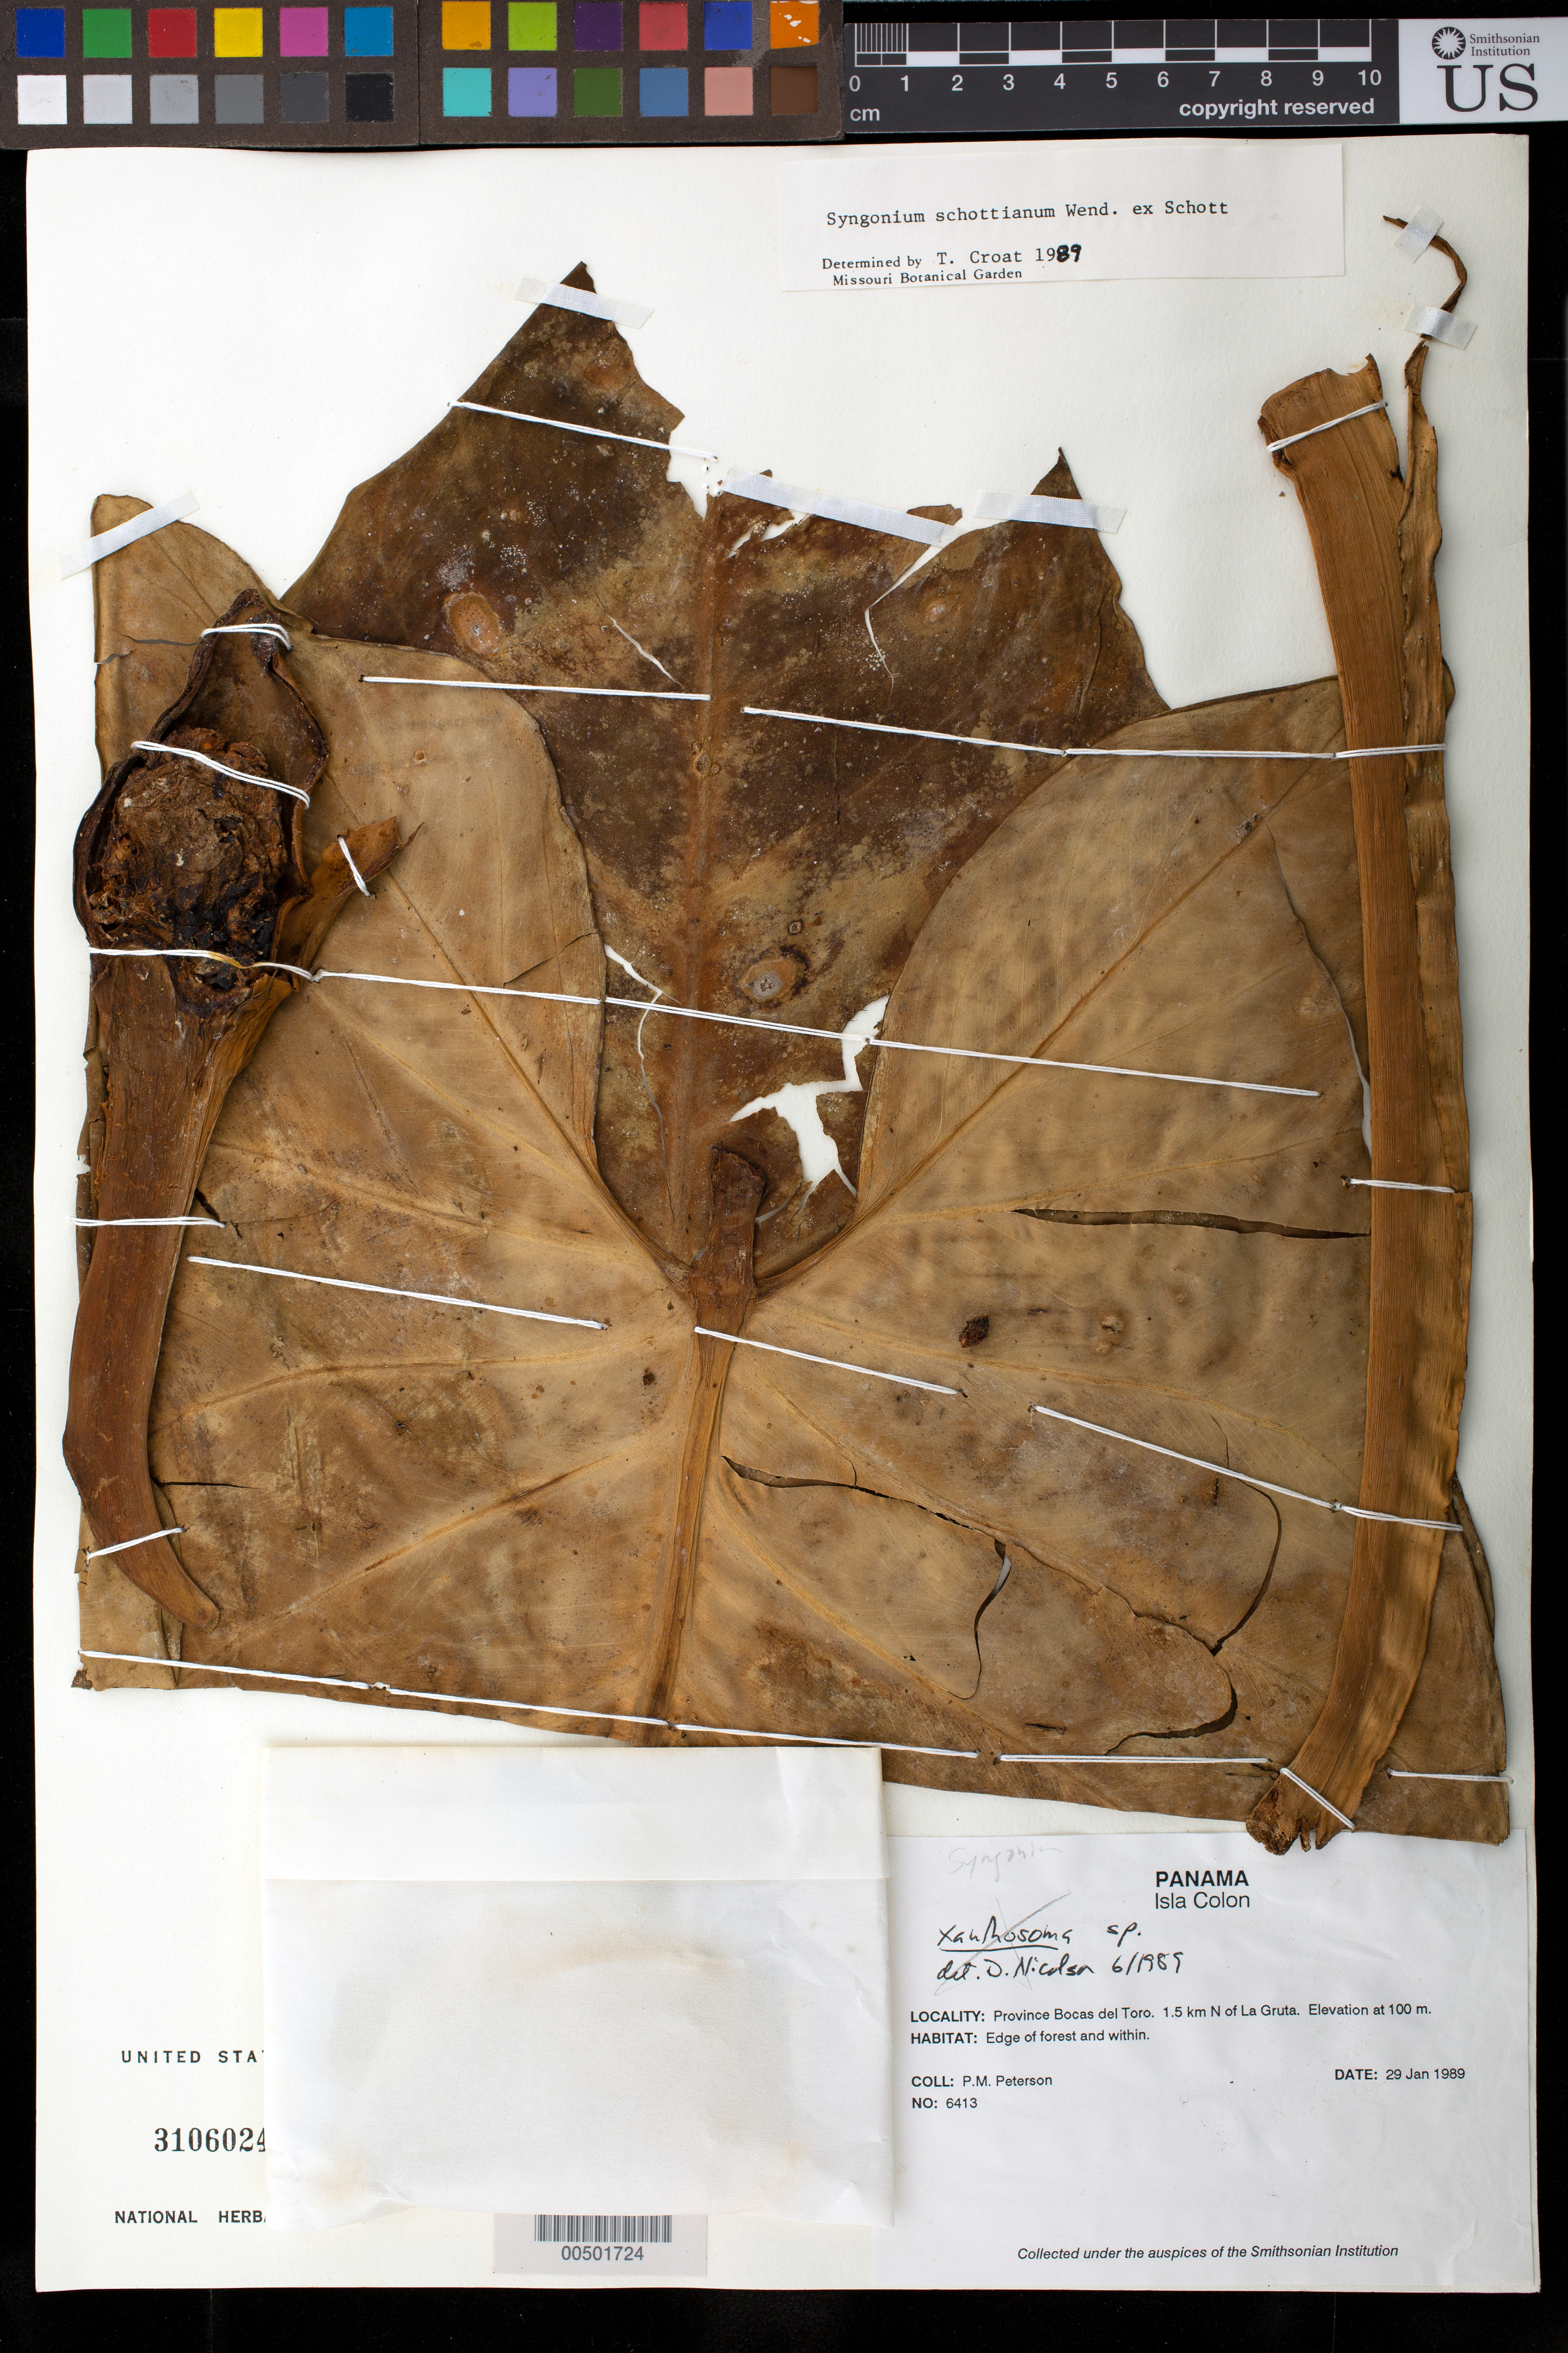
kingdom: Plantae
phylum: Tracheophyta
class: Liliopsida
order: Alismatales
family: Araceae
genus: Syngonium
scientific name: Syngonium schottianum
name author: H. Wendl. ex Schott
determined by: Croat, Thomas B., Missouri Botanical Garden (MO)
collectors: P. M. Peterson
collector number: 06413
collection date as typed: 29 Jan 1989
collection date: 1989-01-29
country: Panama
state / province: Bocas del Toro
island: Colón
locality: Isla Colon, 1.5 km N of La Gruta.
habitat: Edge of forest and within.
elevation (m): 100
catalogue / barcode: US 3106024